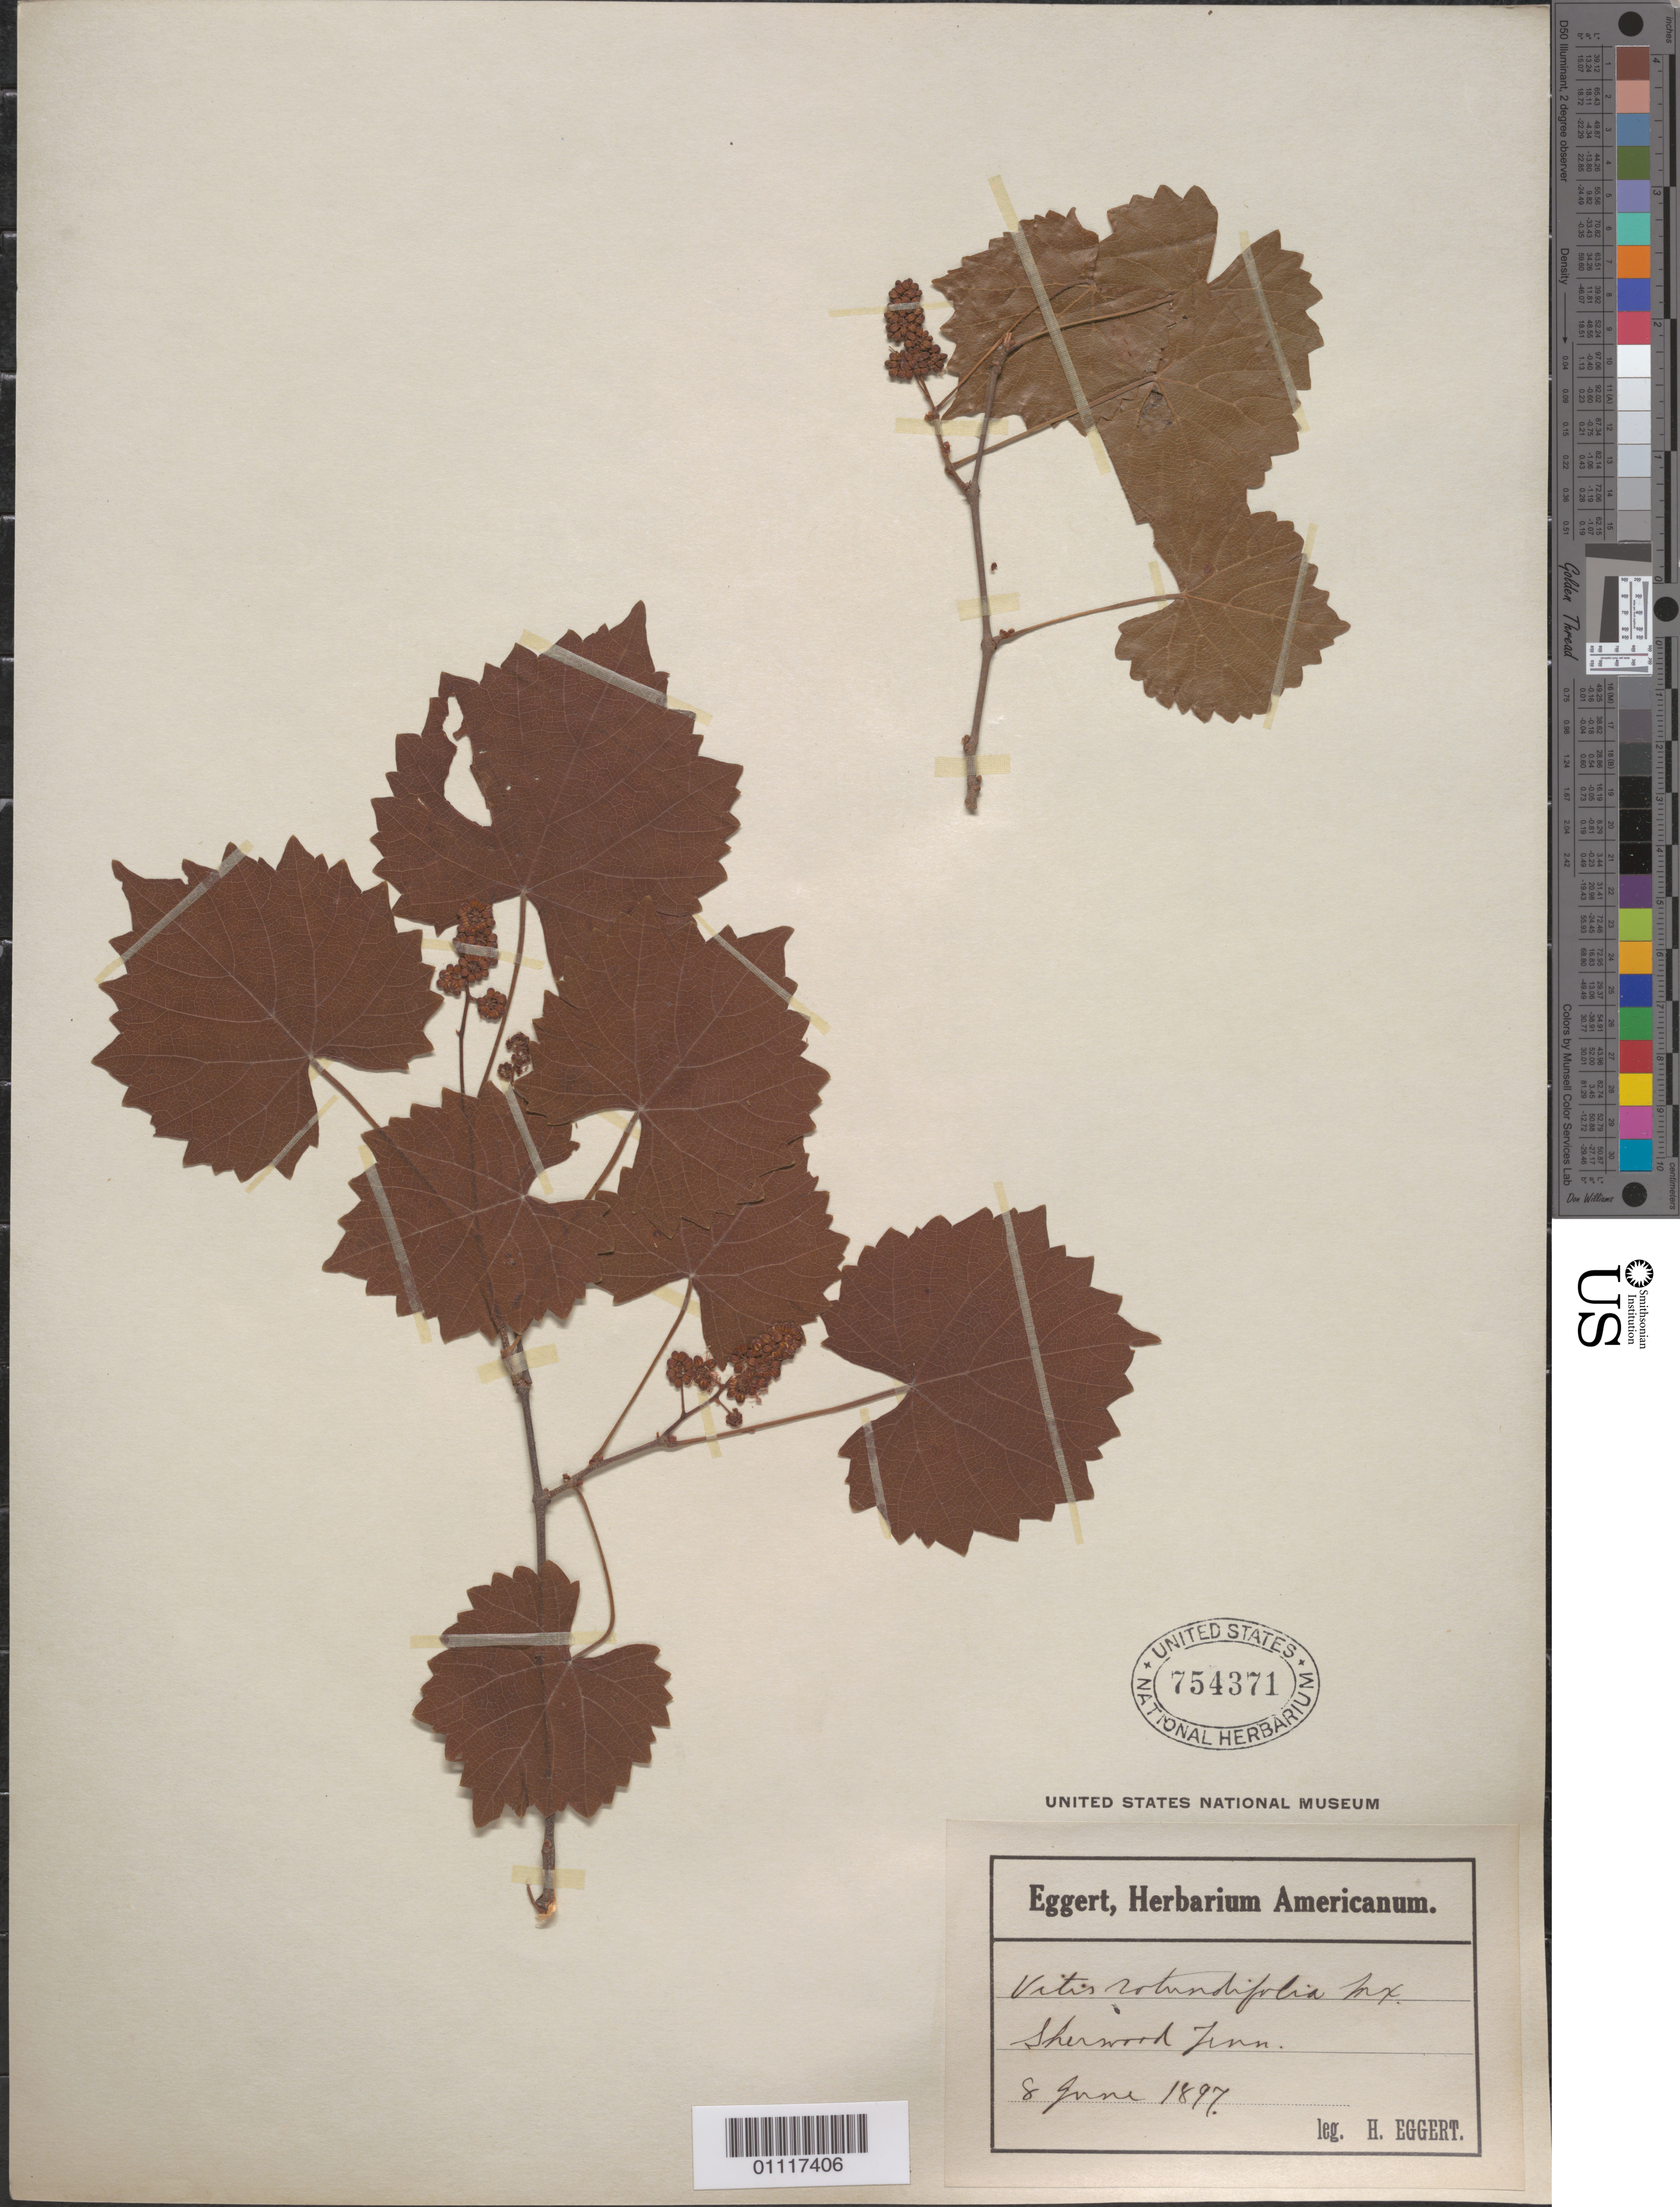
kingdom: Plantae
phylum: Tracheophyta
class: Magnoliopsida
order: Vitales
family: Vitaceae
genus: Vitis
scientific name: Vitis rotundifolia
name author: Michx.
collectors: H. Eggert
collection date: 1897-06-08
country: United States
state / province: Tennessee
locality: Sherwwod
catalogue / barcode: US 754371